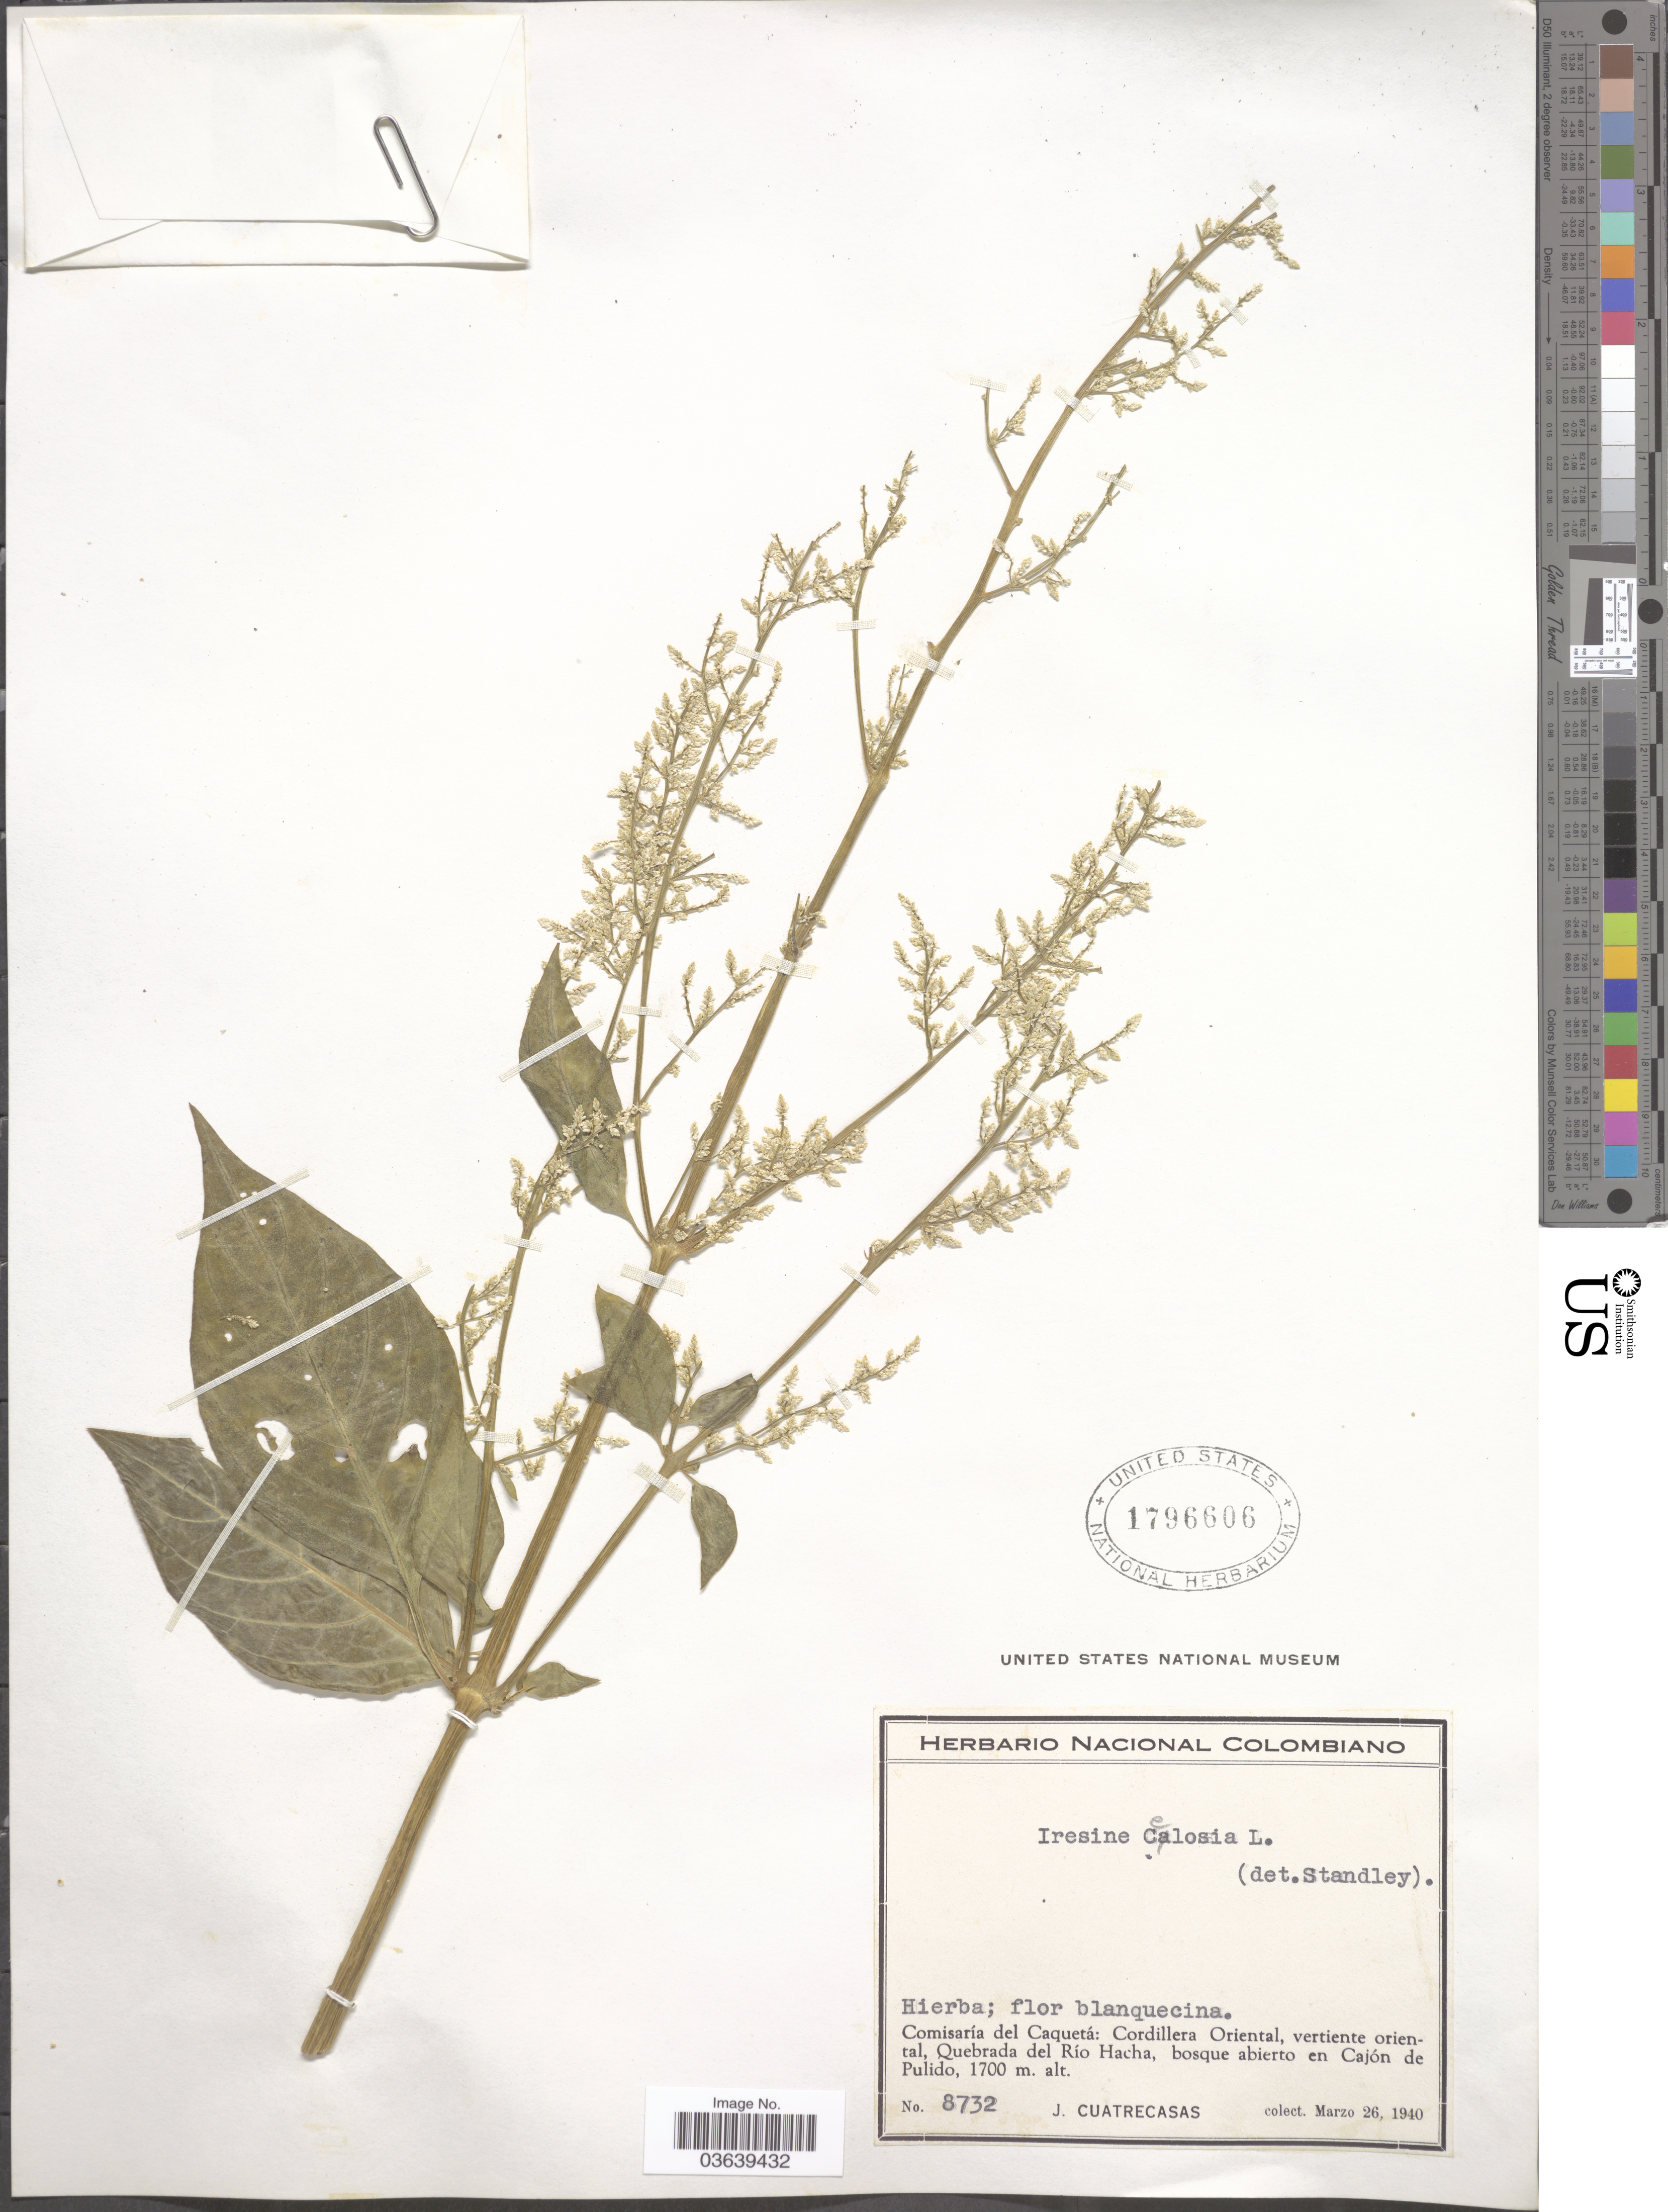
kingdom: Plantae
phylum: Tracheophyta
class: Magnoliopsida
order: Caryophyllales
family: Amaranthaceae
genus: Iresine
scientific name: Iresine celosia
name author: L.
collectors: J. Cuatrecasas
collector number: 8732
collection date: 1940-03-26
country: Colombia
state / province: Caquetá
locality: Comisaría del Caquetá: Cordillera Oriental, vertiente oriental, Quebrada del Río Hacha, bosque abierto en Cajón de Pulido.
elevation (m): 1700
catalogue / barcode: US 1796606